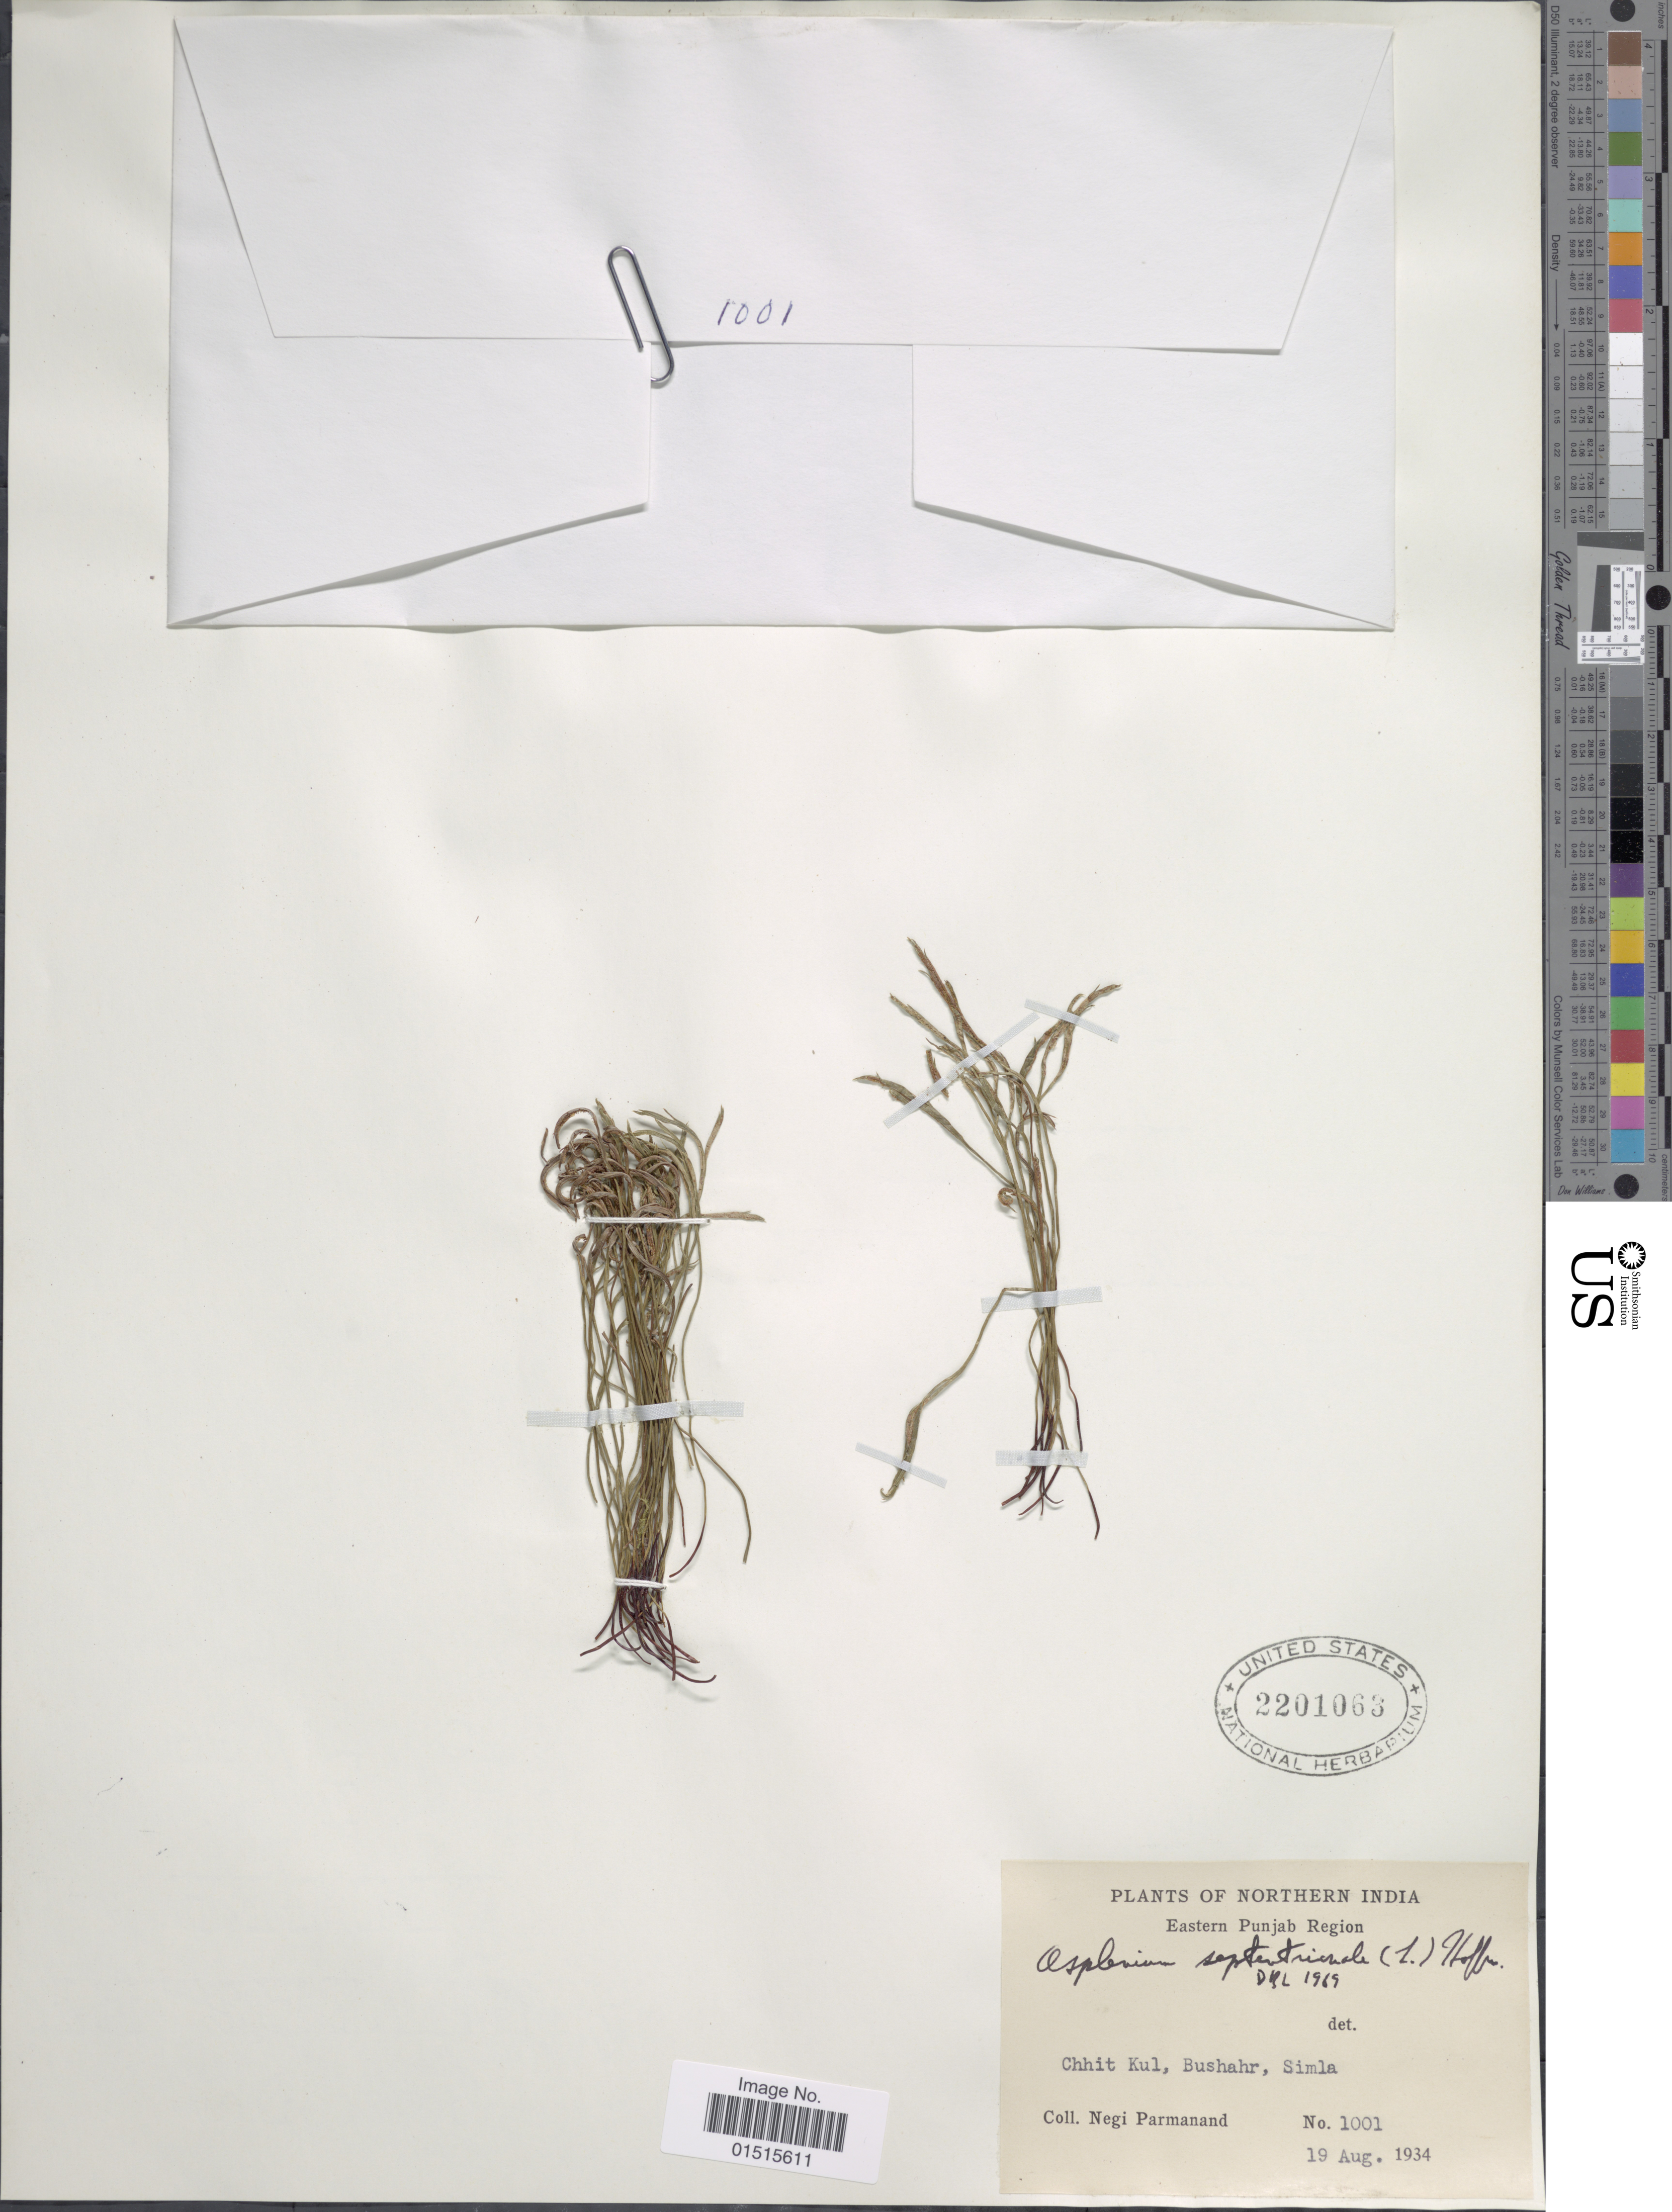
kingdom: Plantae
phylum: Tracheophyta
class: Polypodiopsida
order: Polypodiales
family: Aspleniaceae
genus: Asplenium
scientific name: Asplenium septentrionale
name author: (L.) Hoffm.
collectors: N. Parmanand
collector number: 1001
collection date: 1934-08-19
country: India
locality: Northern India, Eastern Punjab Region, Chhit Kul, Bushahr, Simla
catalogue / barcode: US 2201063